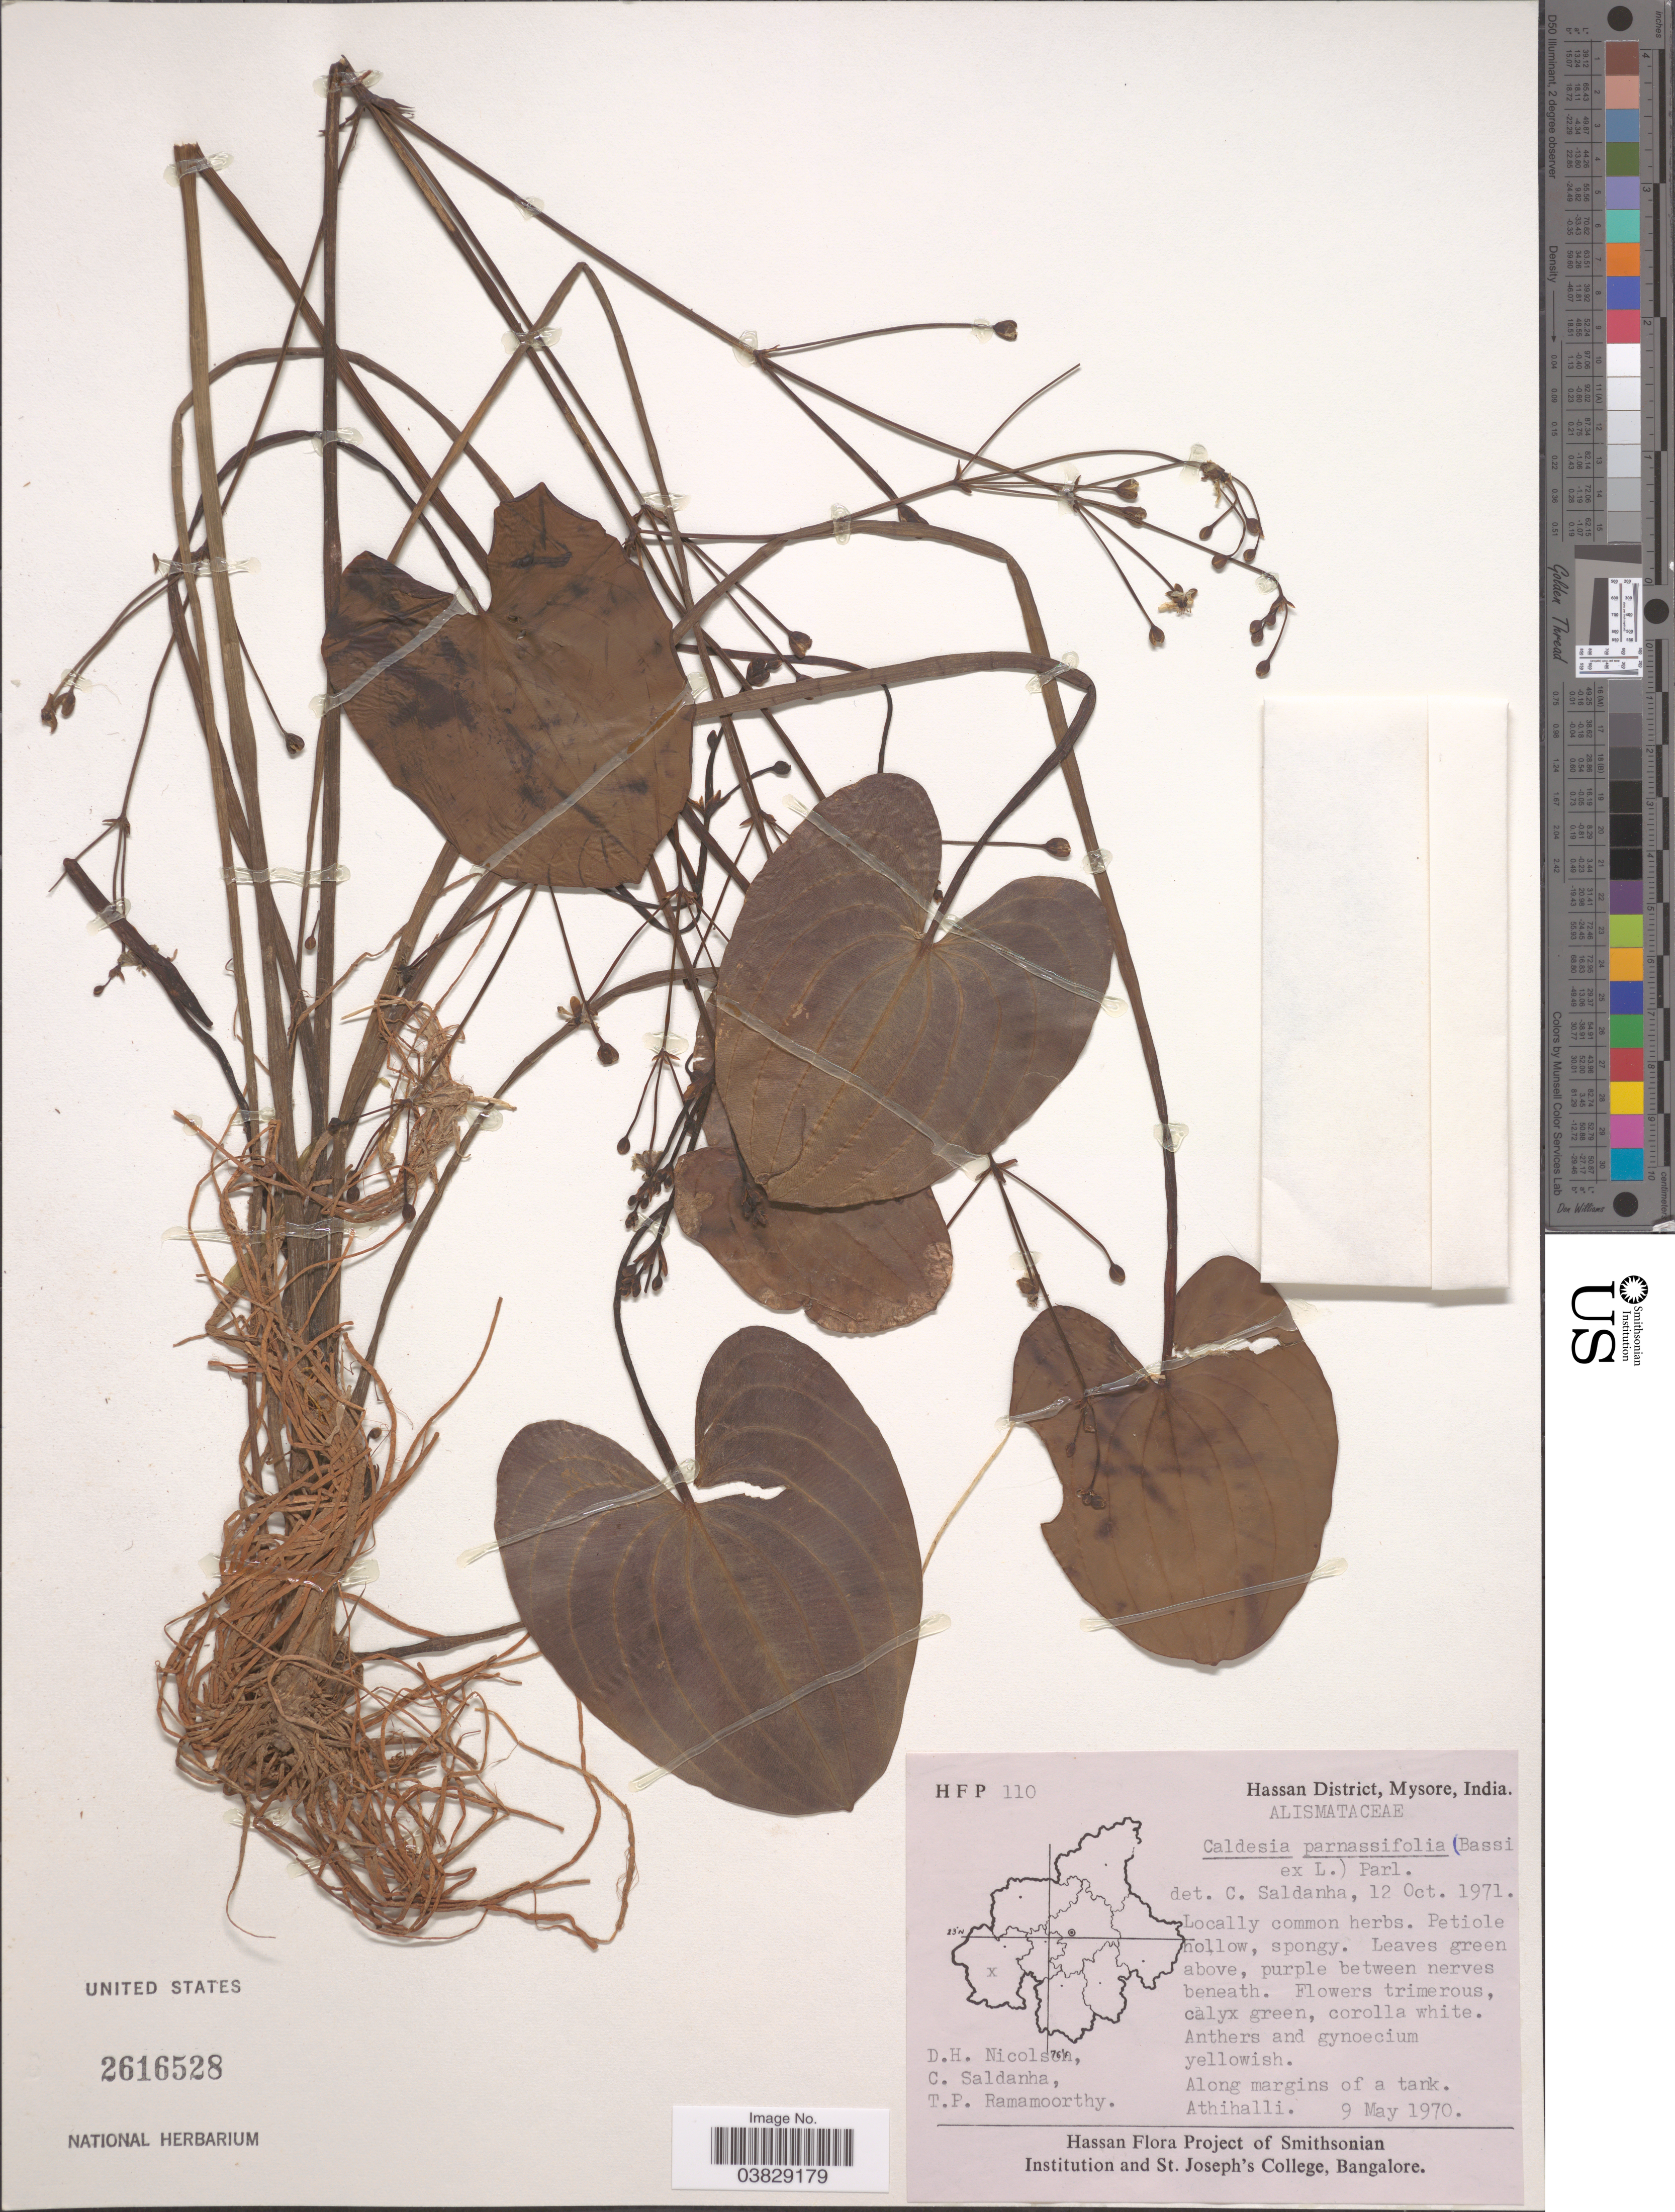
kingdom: Plantae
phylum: Tracheophyta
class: Liliopsida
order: Alismatales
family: Alismataceae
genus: Caldesia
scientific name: Caldesia parnassifolia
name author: (L.) Parl.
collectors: D. H. Nicolson, C. Saldanha & T. P. Ramamoorthy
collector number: HFP 110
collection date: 1970-05-09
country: India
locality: Hassan District, Mysore. Along margins of a tank. Athihalli.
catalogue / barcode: US 2616528